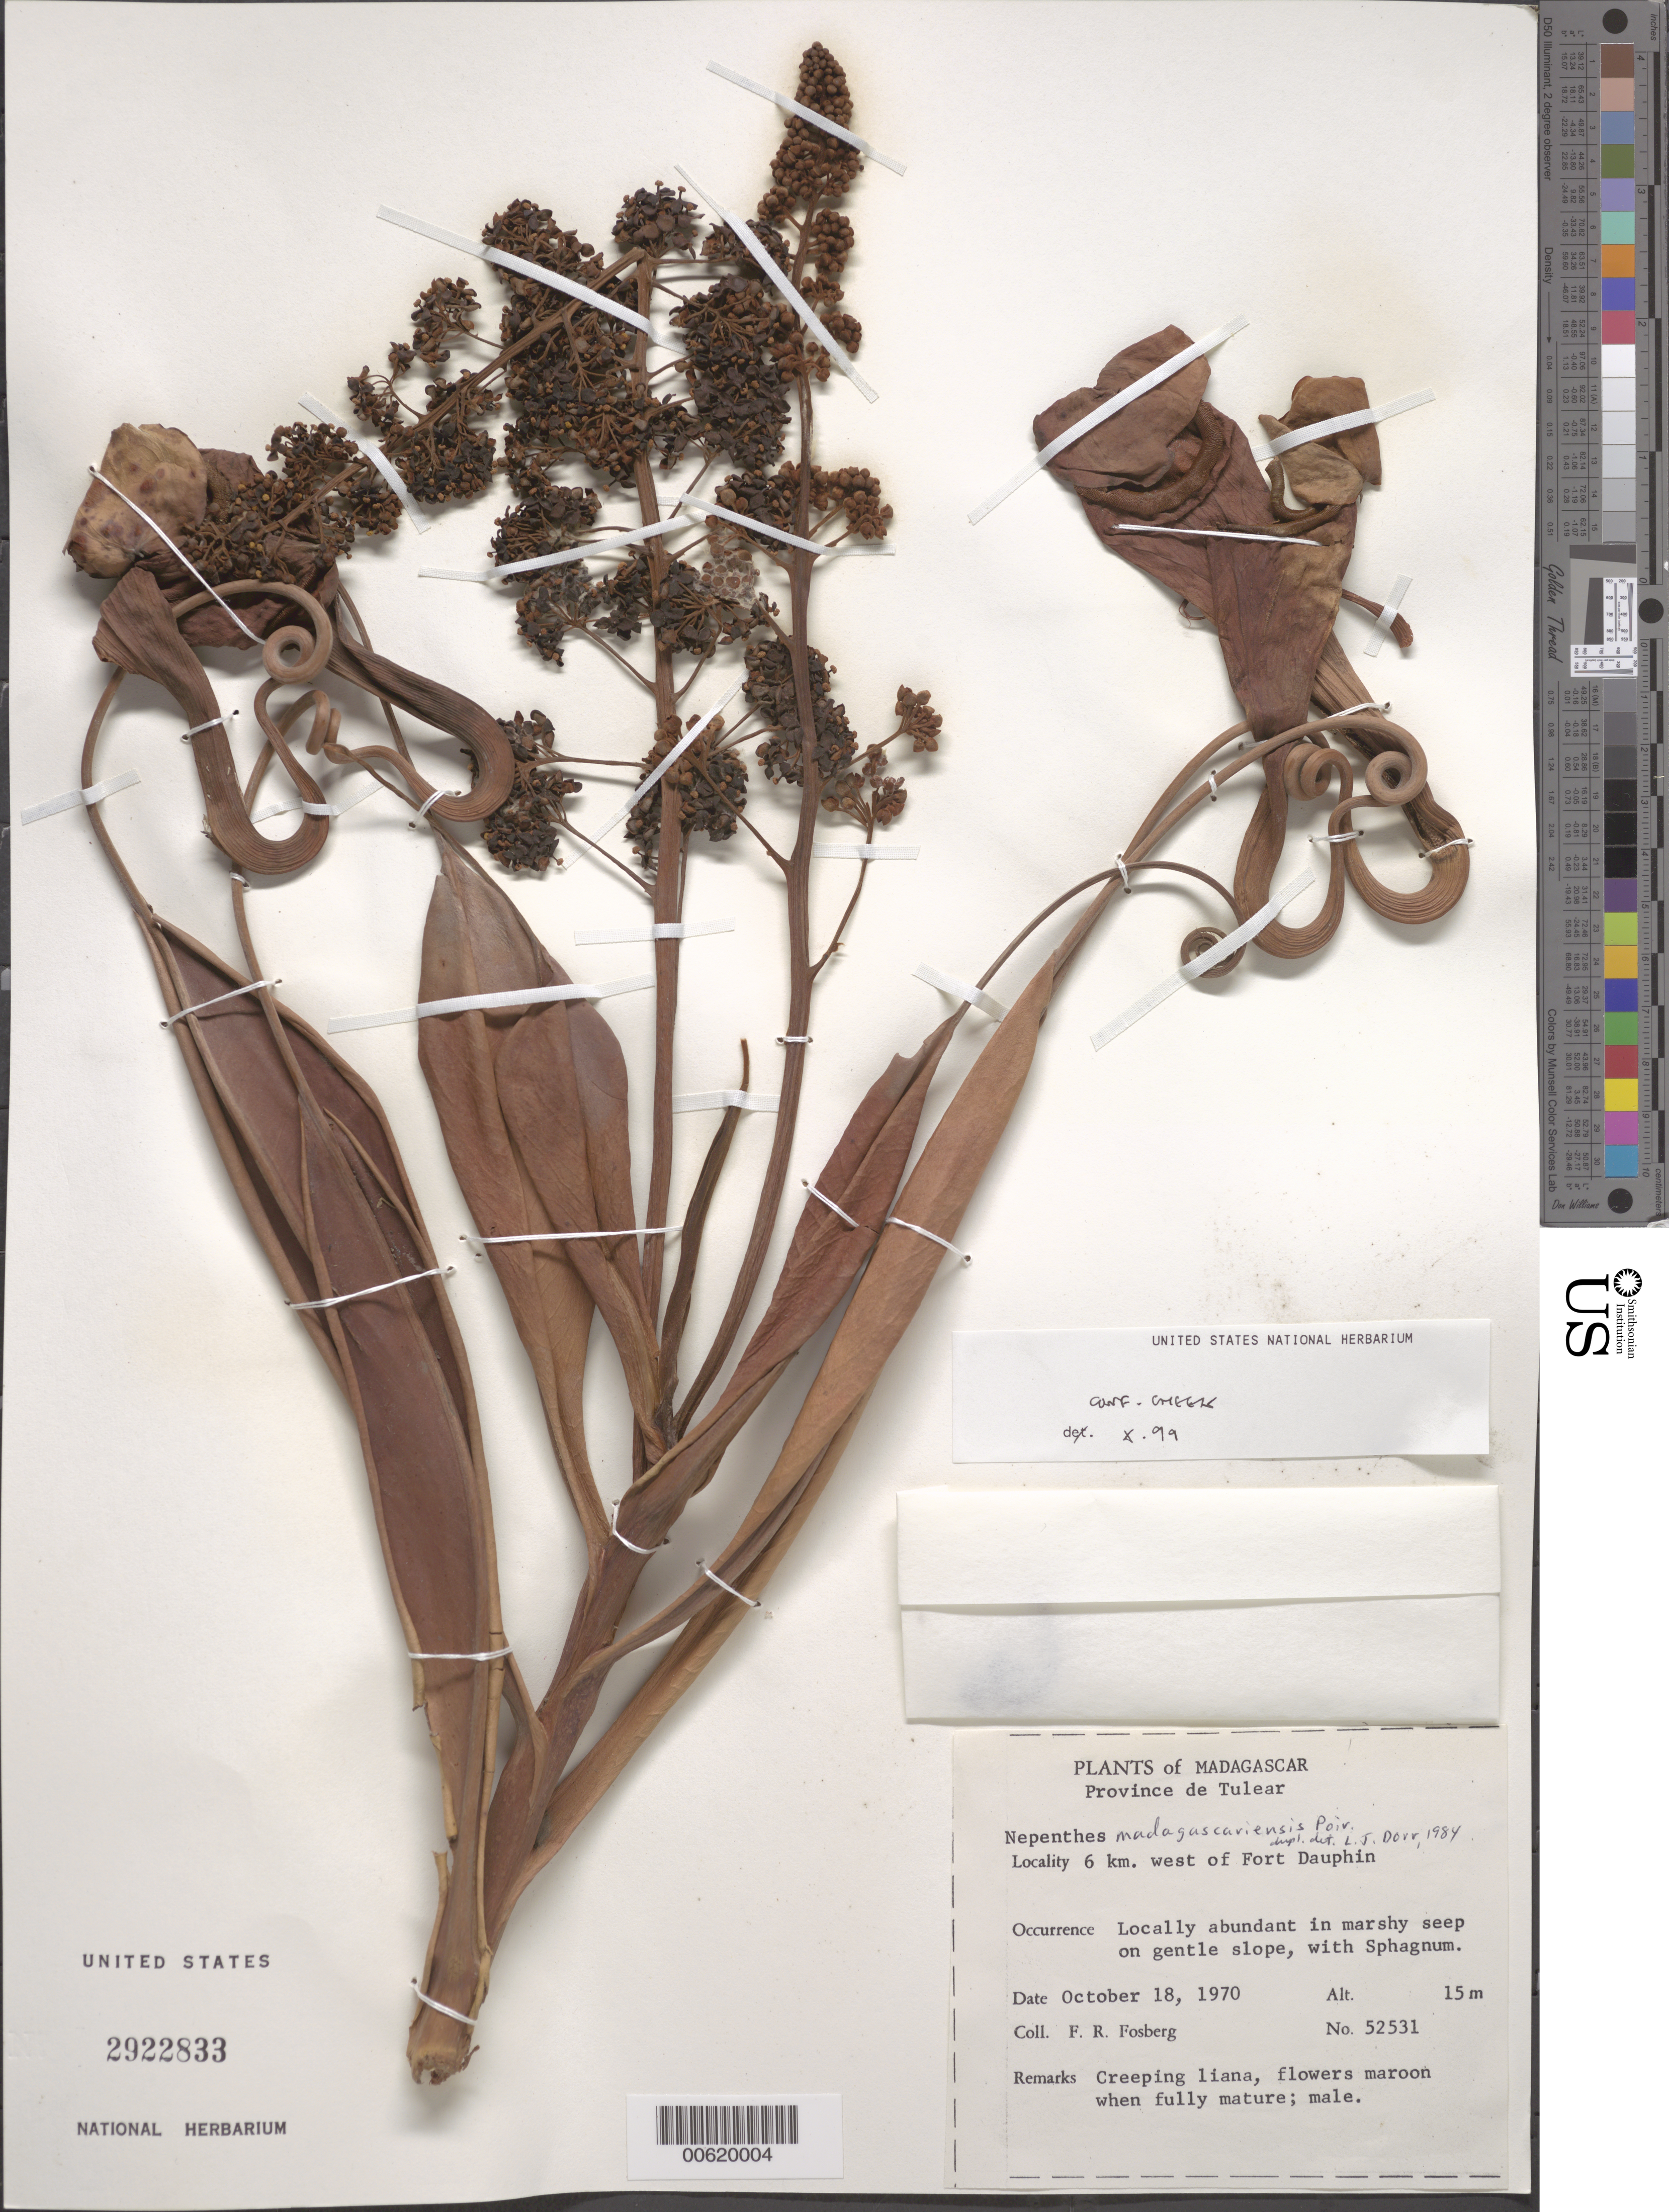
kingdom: Plantae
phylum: Tracheophyta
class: Magnoliopsida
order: Caryophyllales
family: Nepenthaceae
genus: Nepenthes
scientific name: Nepenthes madagascariensis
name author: Poir.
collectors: F. R. Fosberg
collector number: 52531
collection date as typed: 18 Oct 1970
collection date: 1970-10-18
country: Madagascar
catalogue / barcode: US 2922833